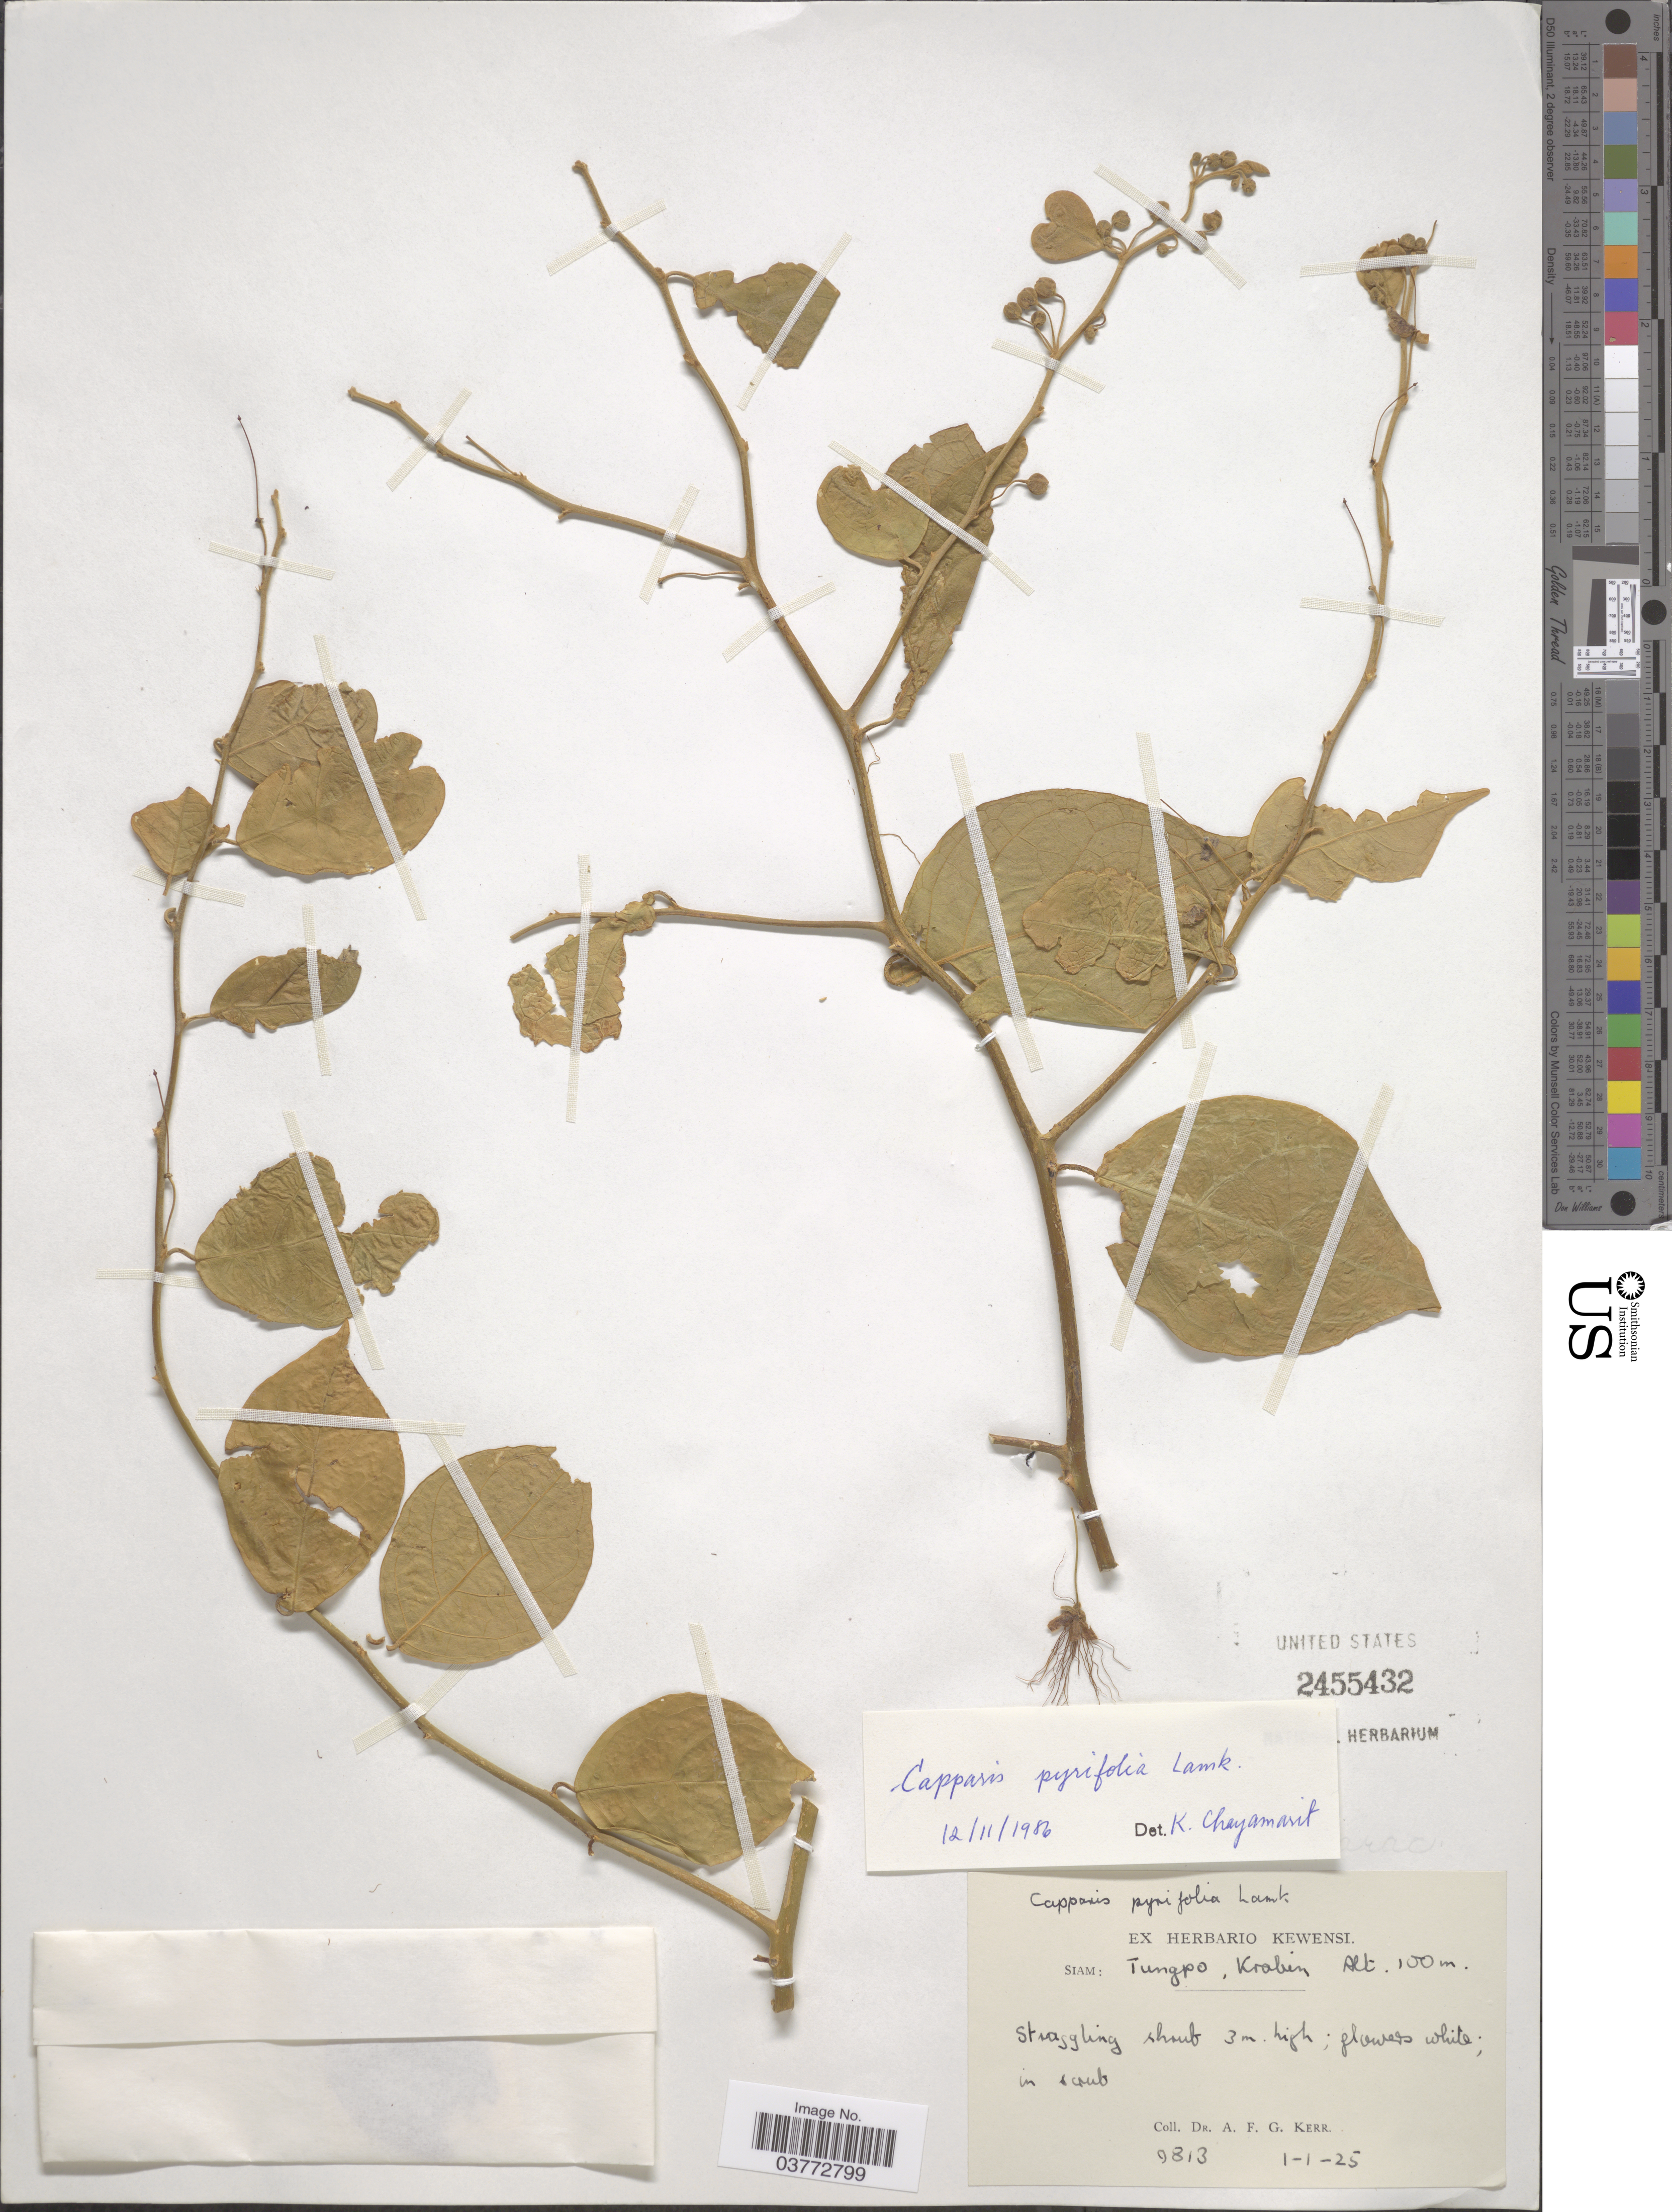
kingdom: Plantae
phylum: Tracheophyta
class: Magnoliopsida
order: Brassicales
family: Capparaceae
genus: Capparis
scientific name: Capparis pyrifolia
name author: Lam.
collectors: A. F. G. Kerr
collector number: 9813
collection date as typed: Transcribed d/m/y: 1/1/25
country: Thailand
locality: Siam: Tungpo, Krabin.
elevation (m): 100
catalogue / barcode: US 2455432